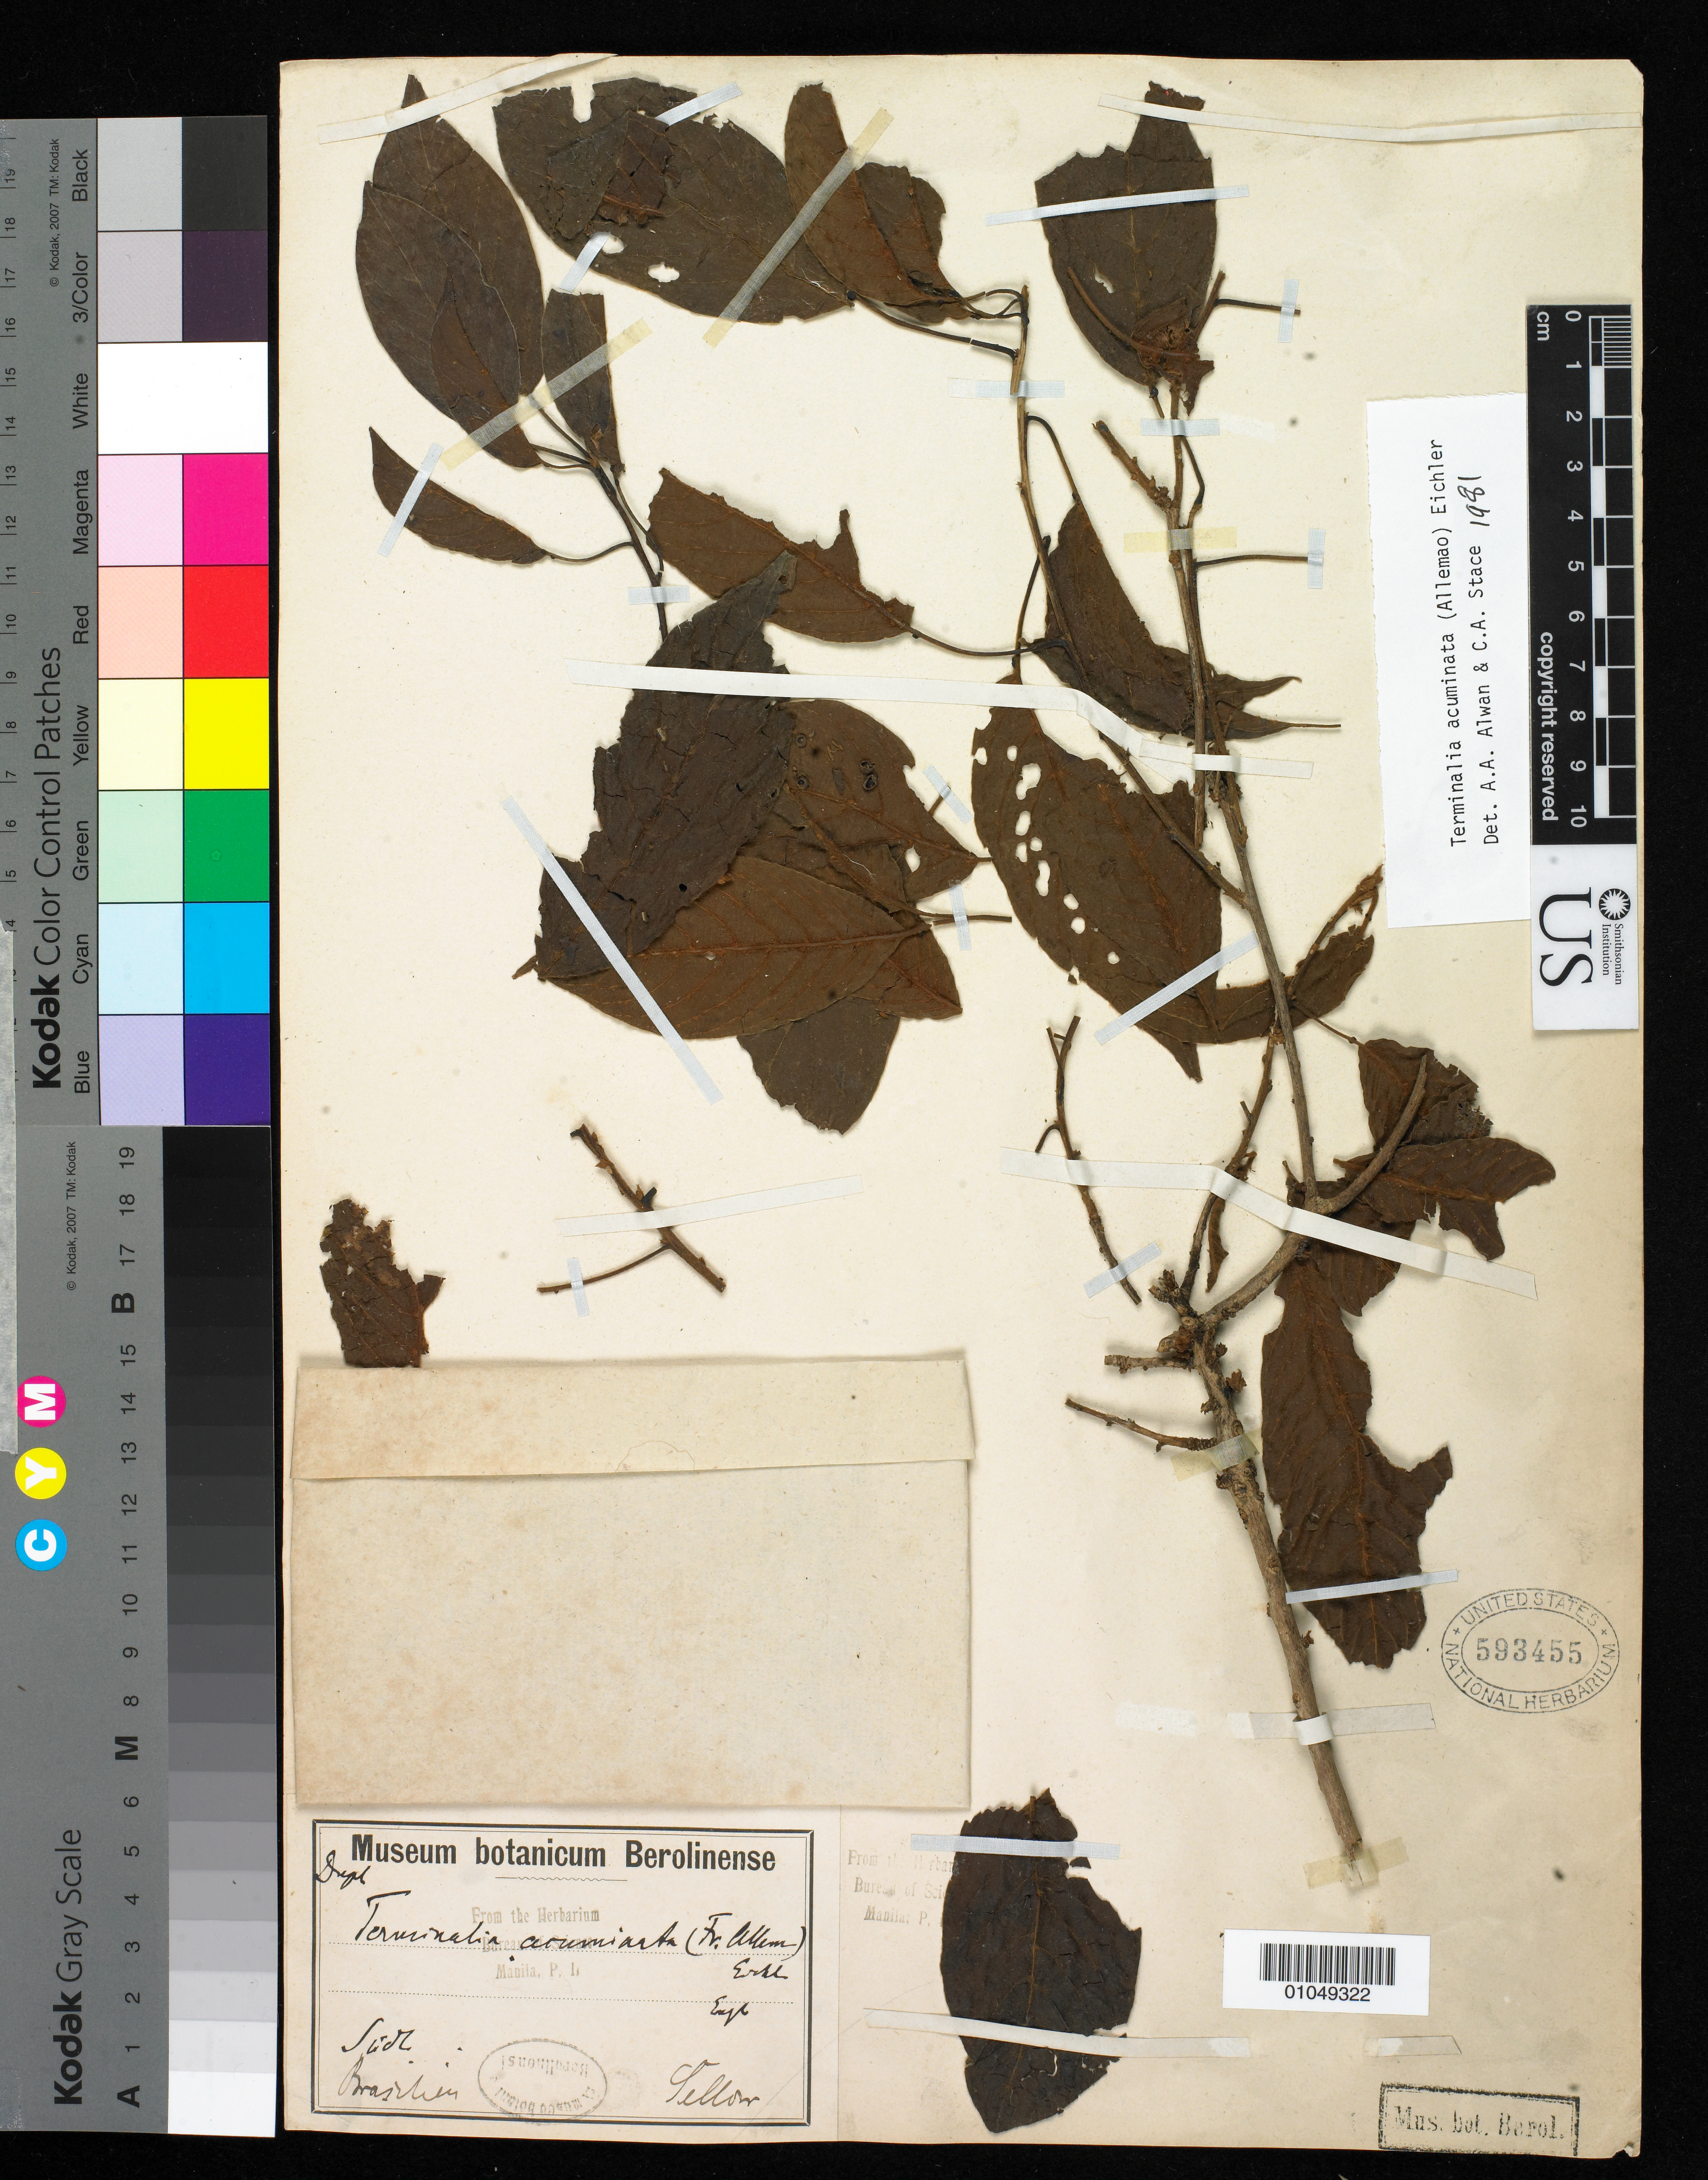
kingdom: Plantae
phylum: Tracheophyta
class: Magnoliopsida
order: Myrtales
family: Combretaceae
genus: Terminalia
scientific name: Terminalia acuminata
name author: (Allemão) Eichler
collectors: F. Sellow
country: Brazil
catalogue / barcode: US 593455